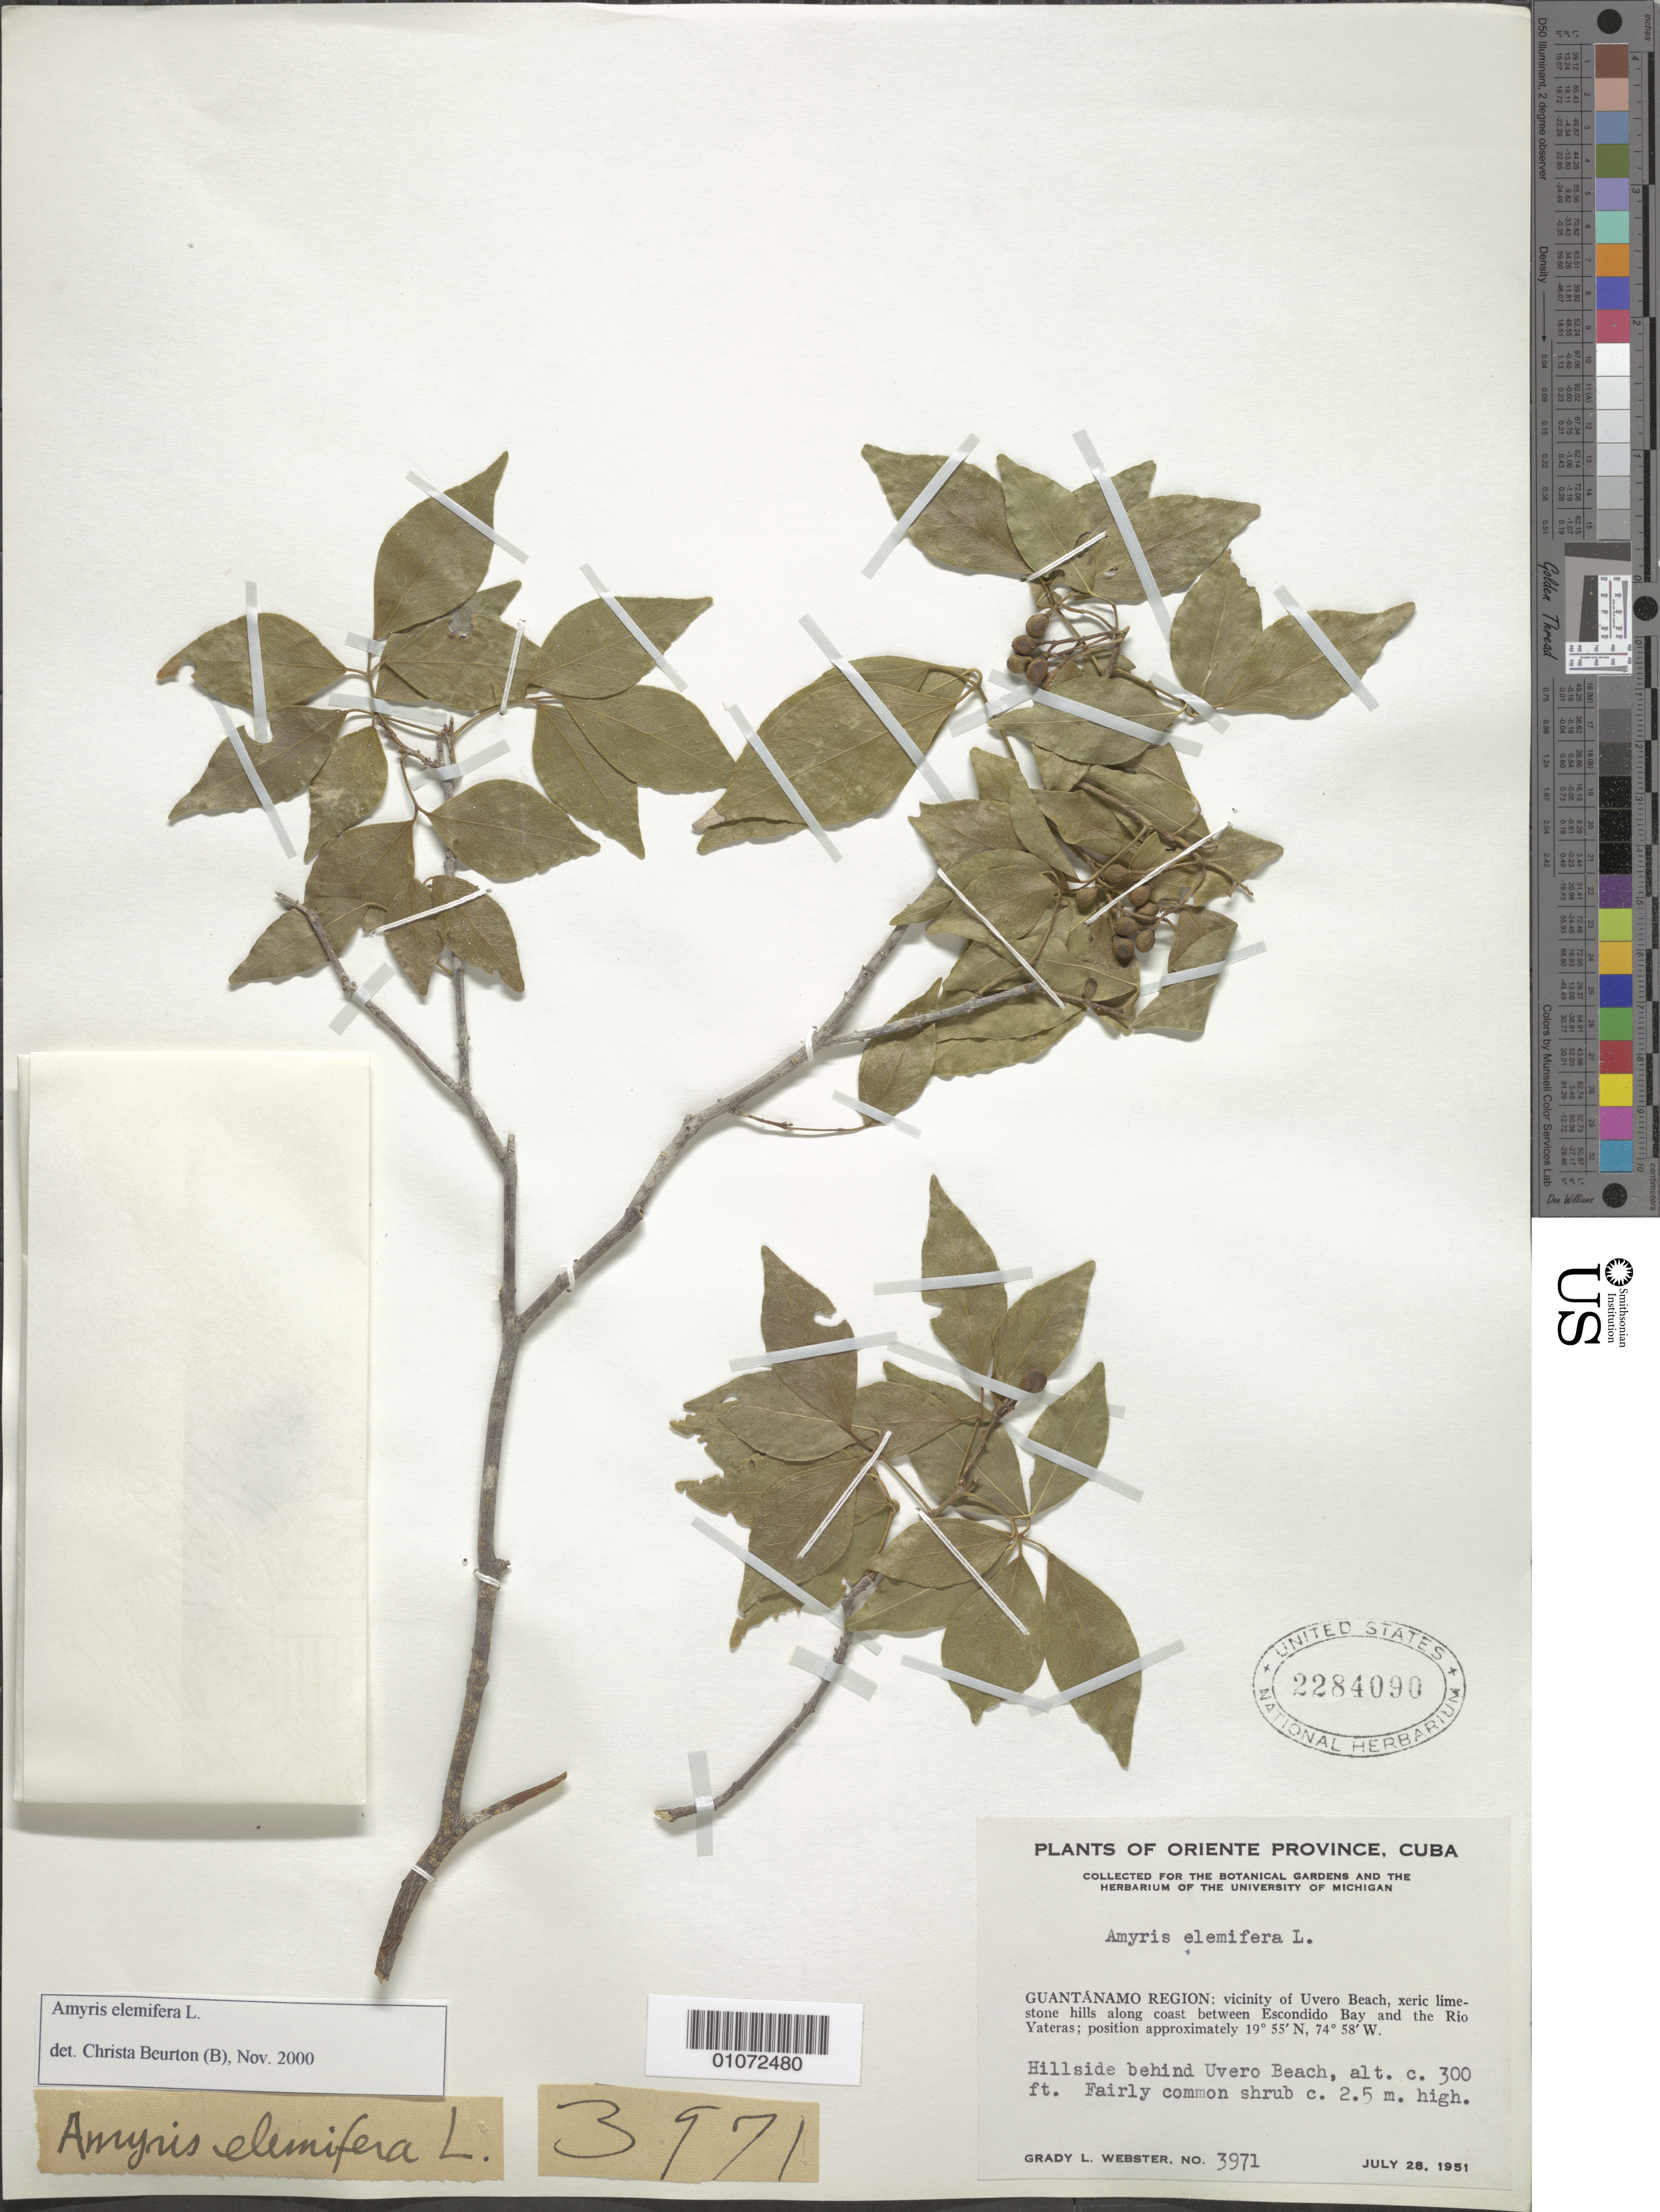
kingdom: Plantae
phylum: Tracheophyta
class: Magnoliopsida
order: Sapindales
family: Rutaceae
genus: Amyris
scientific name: Amyris elemifera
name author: L.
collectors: G. L. Webster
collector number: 3971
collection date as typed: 28 Jul 1951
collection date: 1951-07-28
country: Cuba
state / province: Guantánamo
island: Cuba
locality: Vicinity of Uvero Beach, xeric limestone hills along coast between Escondido Bay and the Rio Yateras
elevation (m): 91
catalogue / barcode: US 2284090